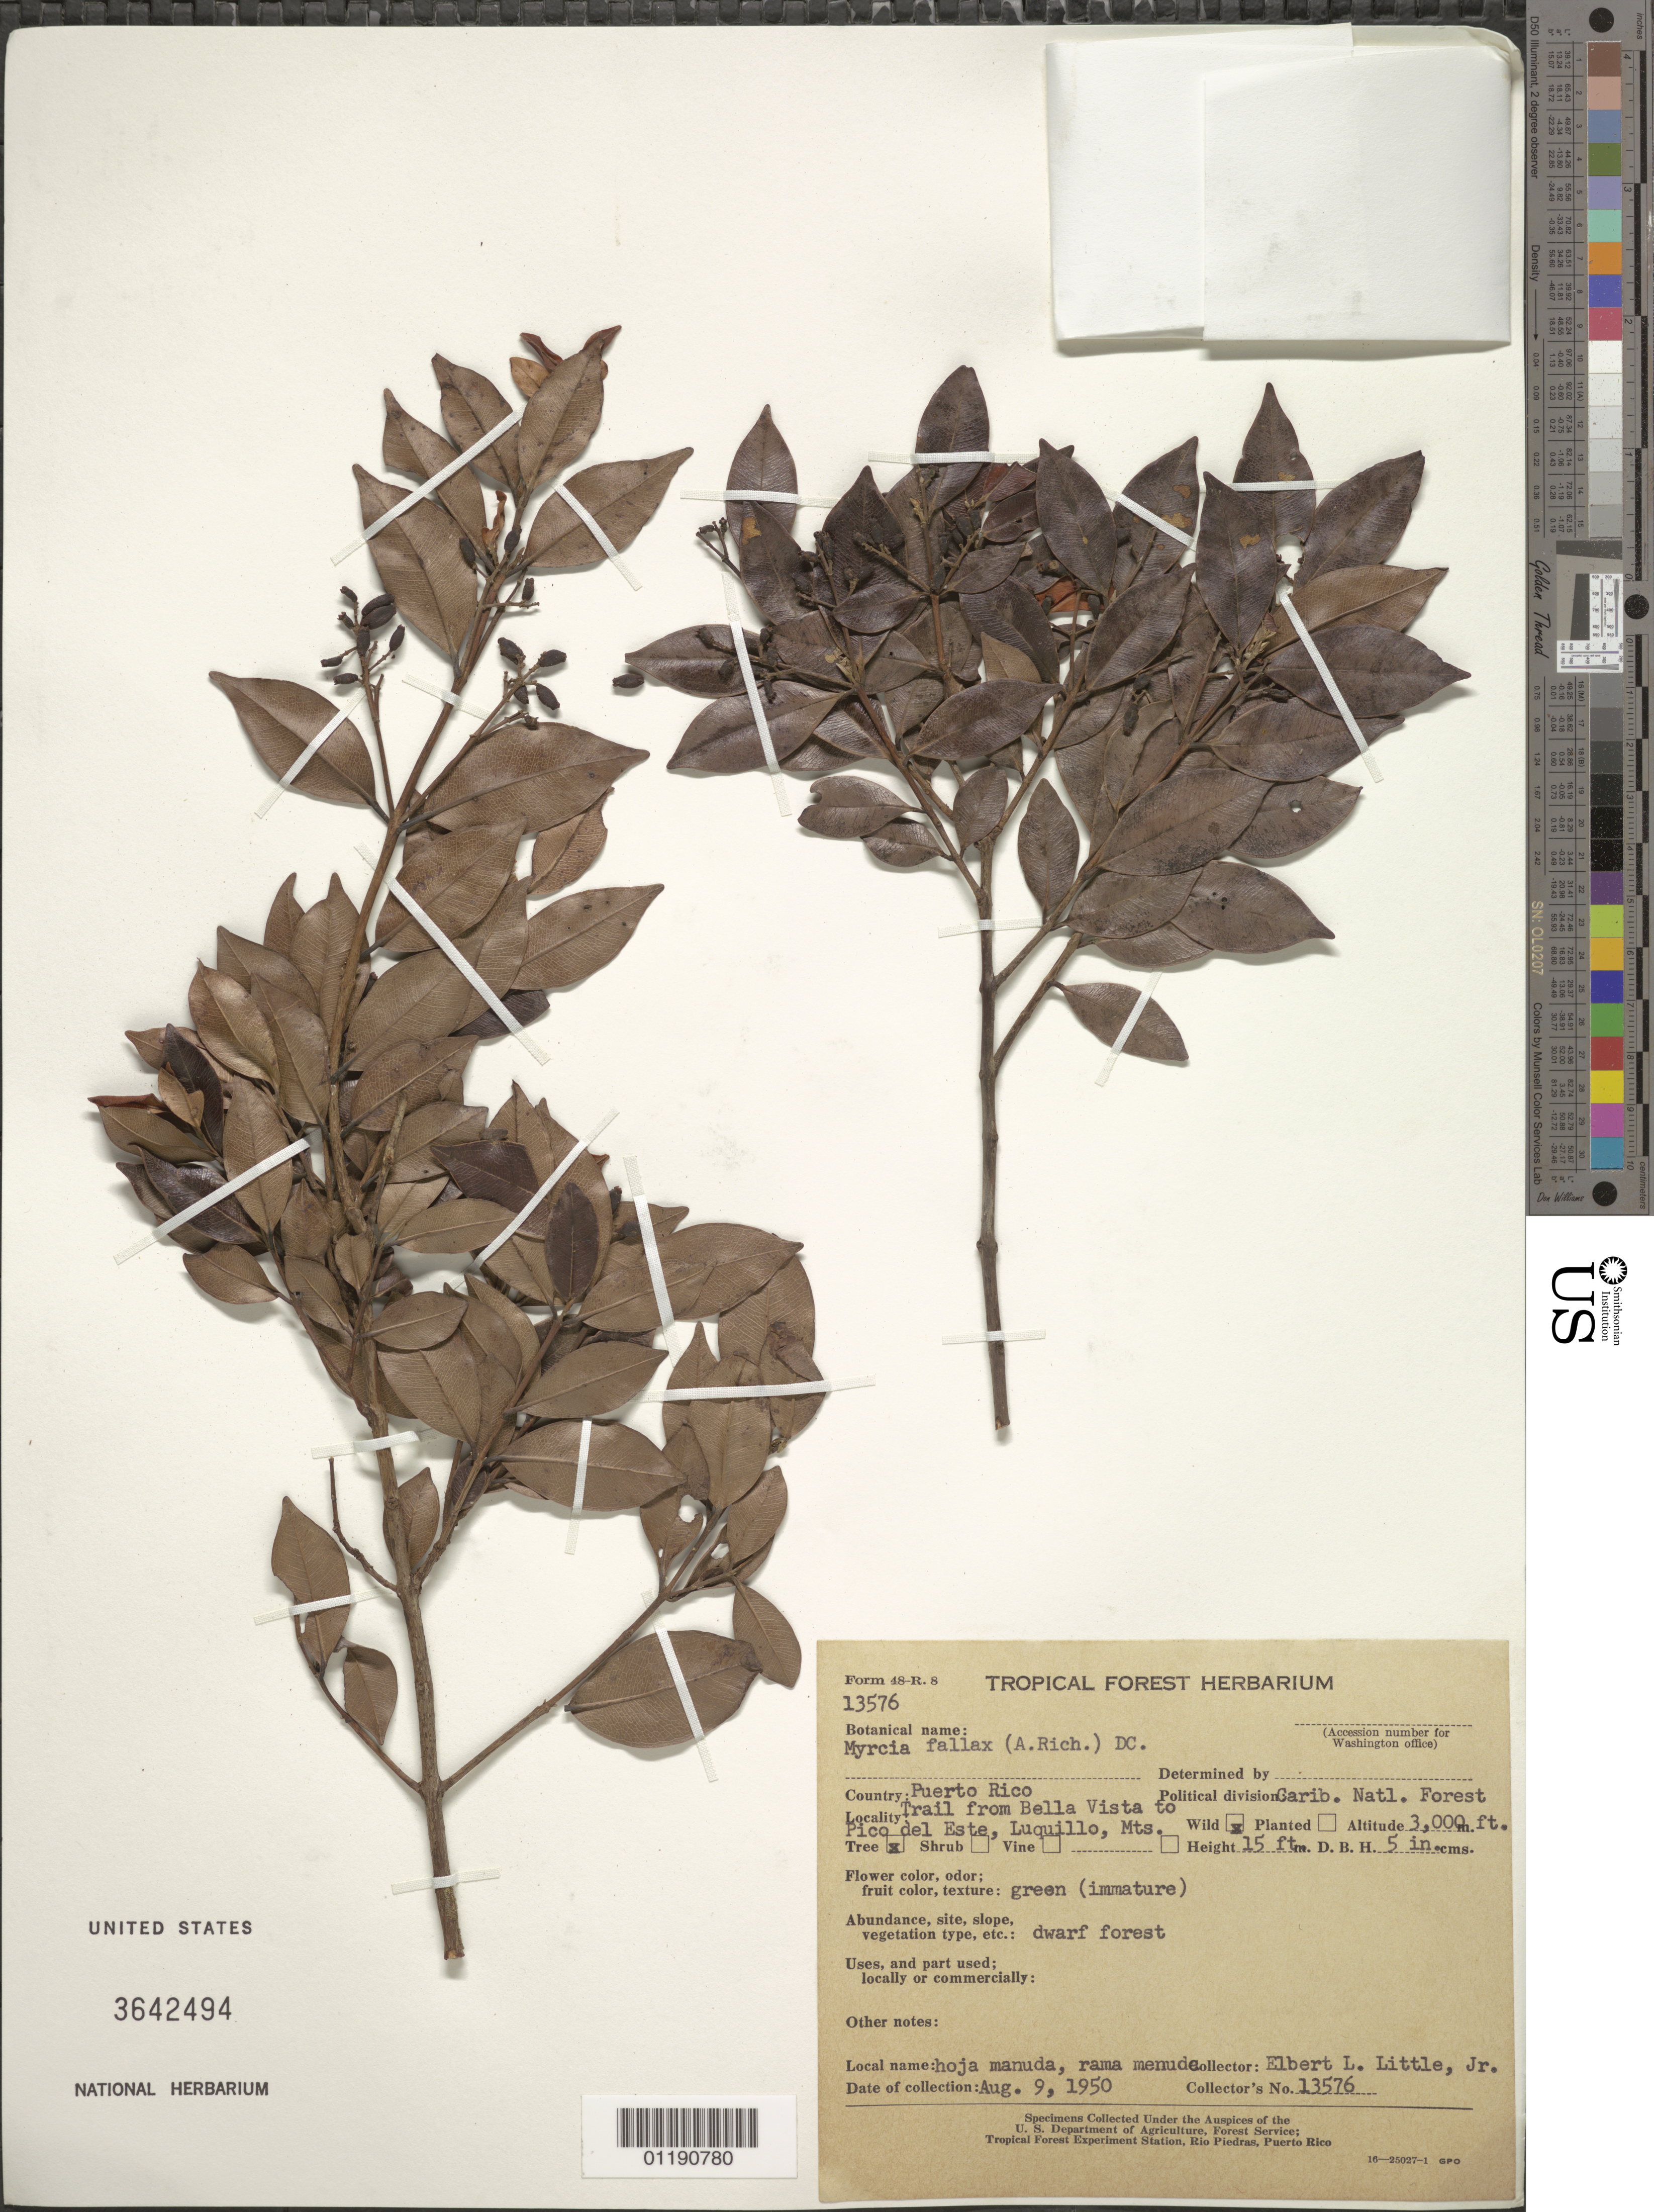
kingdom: Plantae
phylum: Tracheophyta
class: Magnoliopsida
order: Myrtales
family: Myrtaceae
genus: Myrcia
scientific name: Myrcia fallax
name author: (Rich.) DC.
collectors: E. L. Little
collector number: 13576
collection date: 1950-08-09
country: Puerto Rico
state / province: Carib. Natl. Forest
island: Puerto Rico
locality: Trail from Bella Vista to Pico del Este, Luquillo, Mts.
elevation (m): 3000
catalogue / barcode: US 3642494